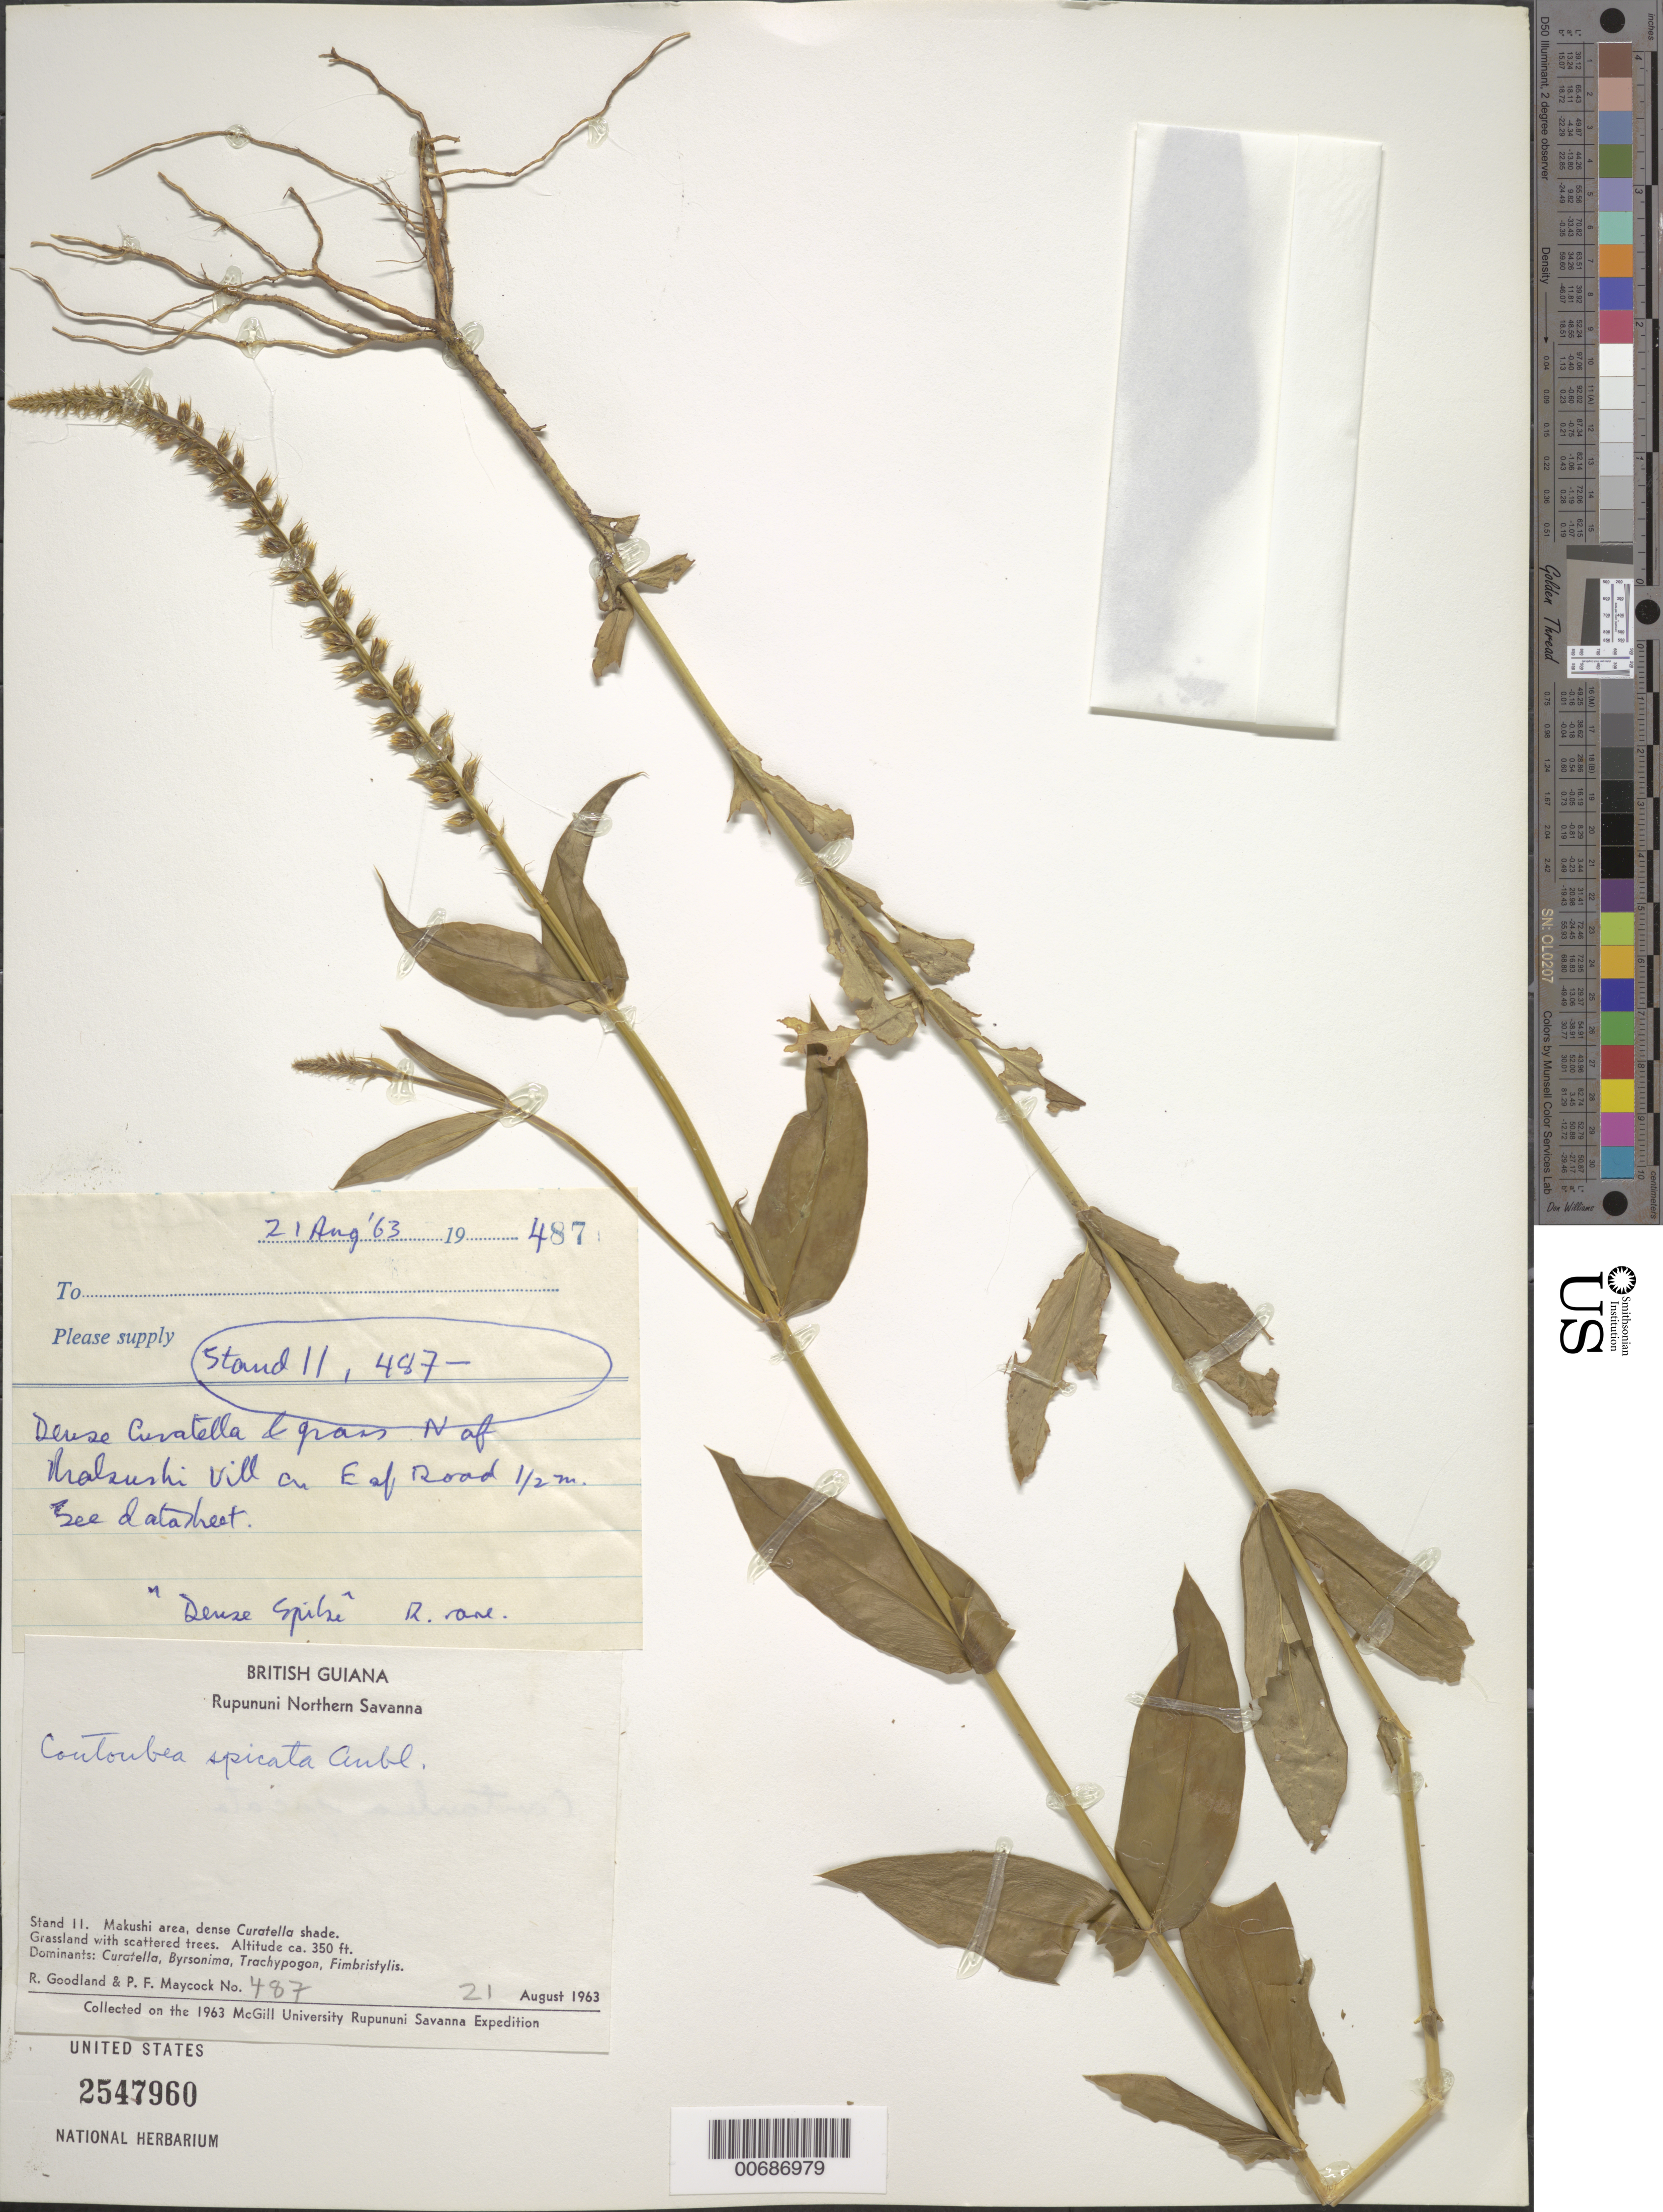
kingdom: Plantae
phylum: Tracheophyta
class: Magnoliopsida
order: Gentianales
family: Gentianaceae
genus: Coutoubea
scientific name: Coutoubea spicata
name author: Aubl.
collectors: R. Goodland & P. Maycock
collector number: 487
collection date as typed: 21-Aug-63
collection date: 1963-08-21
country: Guyana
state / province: U. Takutu-U. Essequibo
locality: Rupununi Northern Savanna, Makushi Village, E of road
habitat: Grassland with scattered trees. Dominants: Curatella, Byrsonima, Trachypogon, Fimbristylis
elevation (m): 107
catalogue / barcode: US 2547960